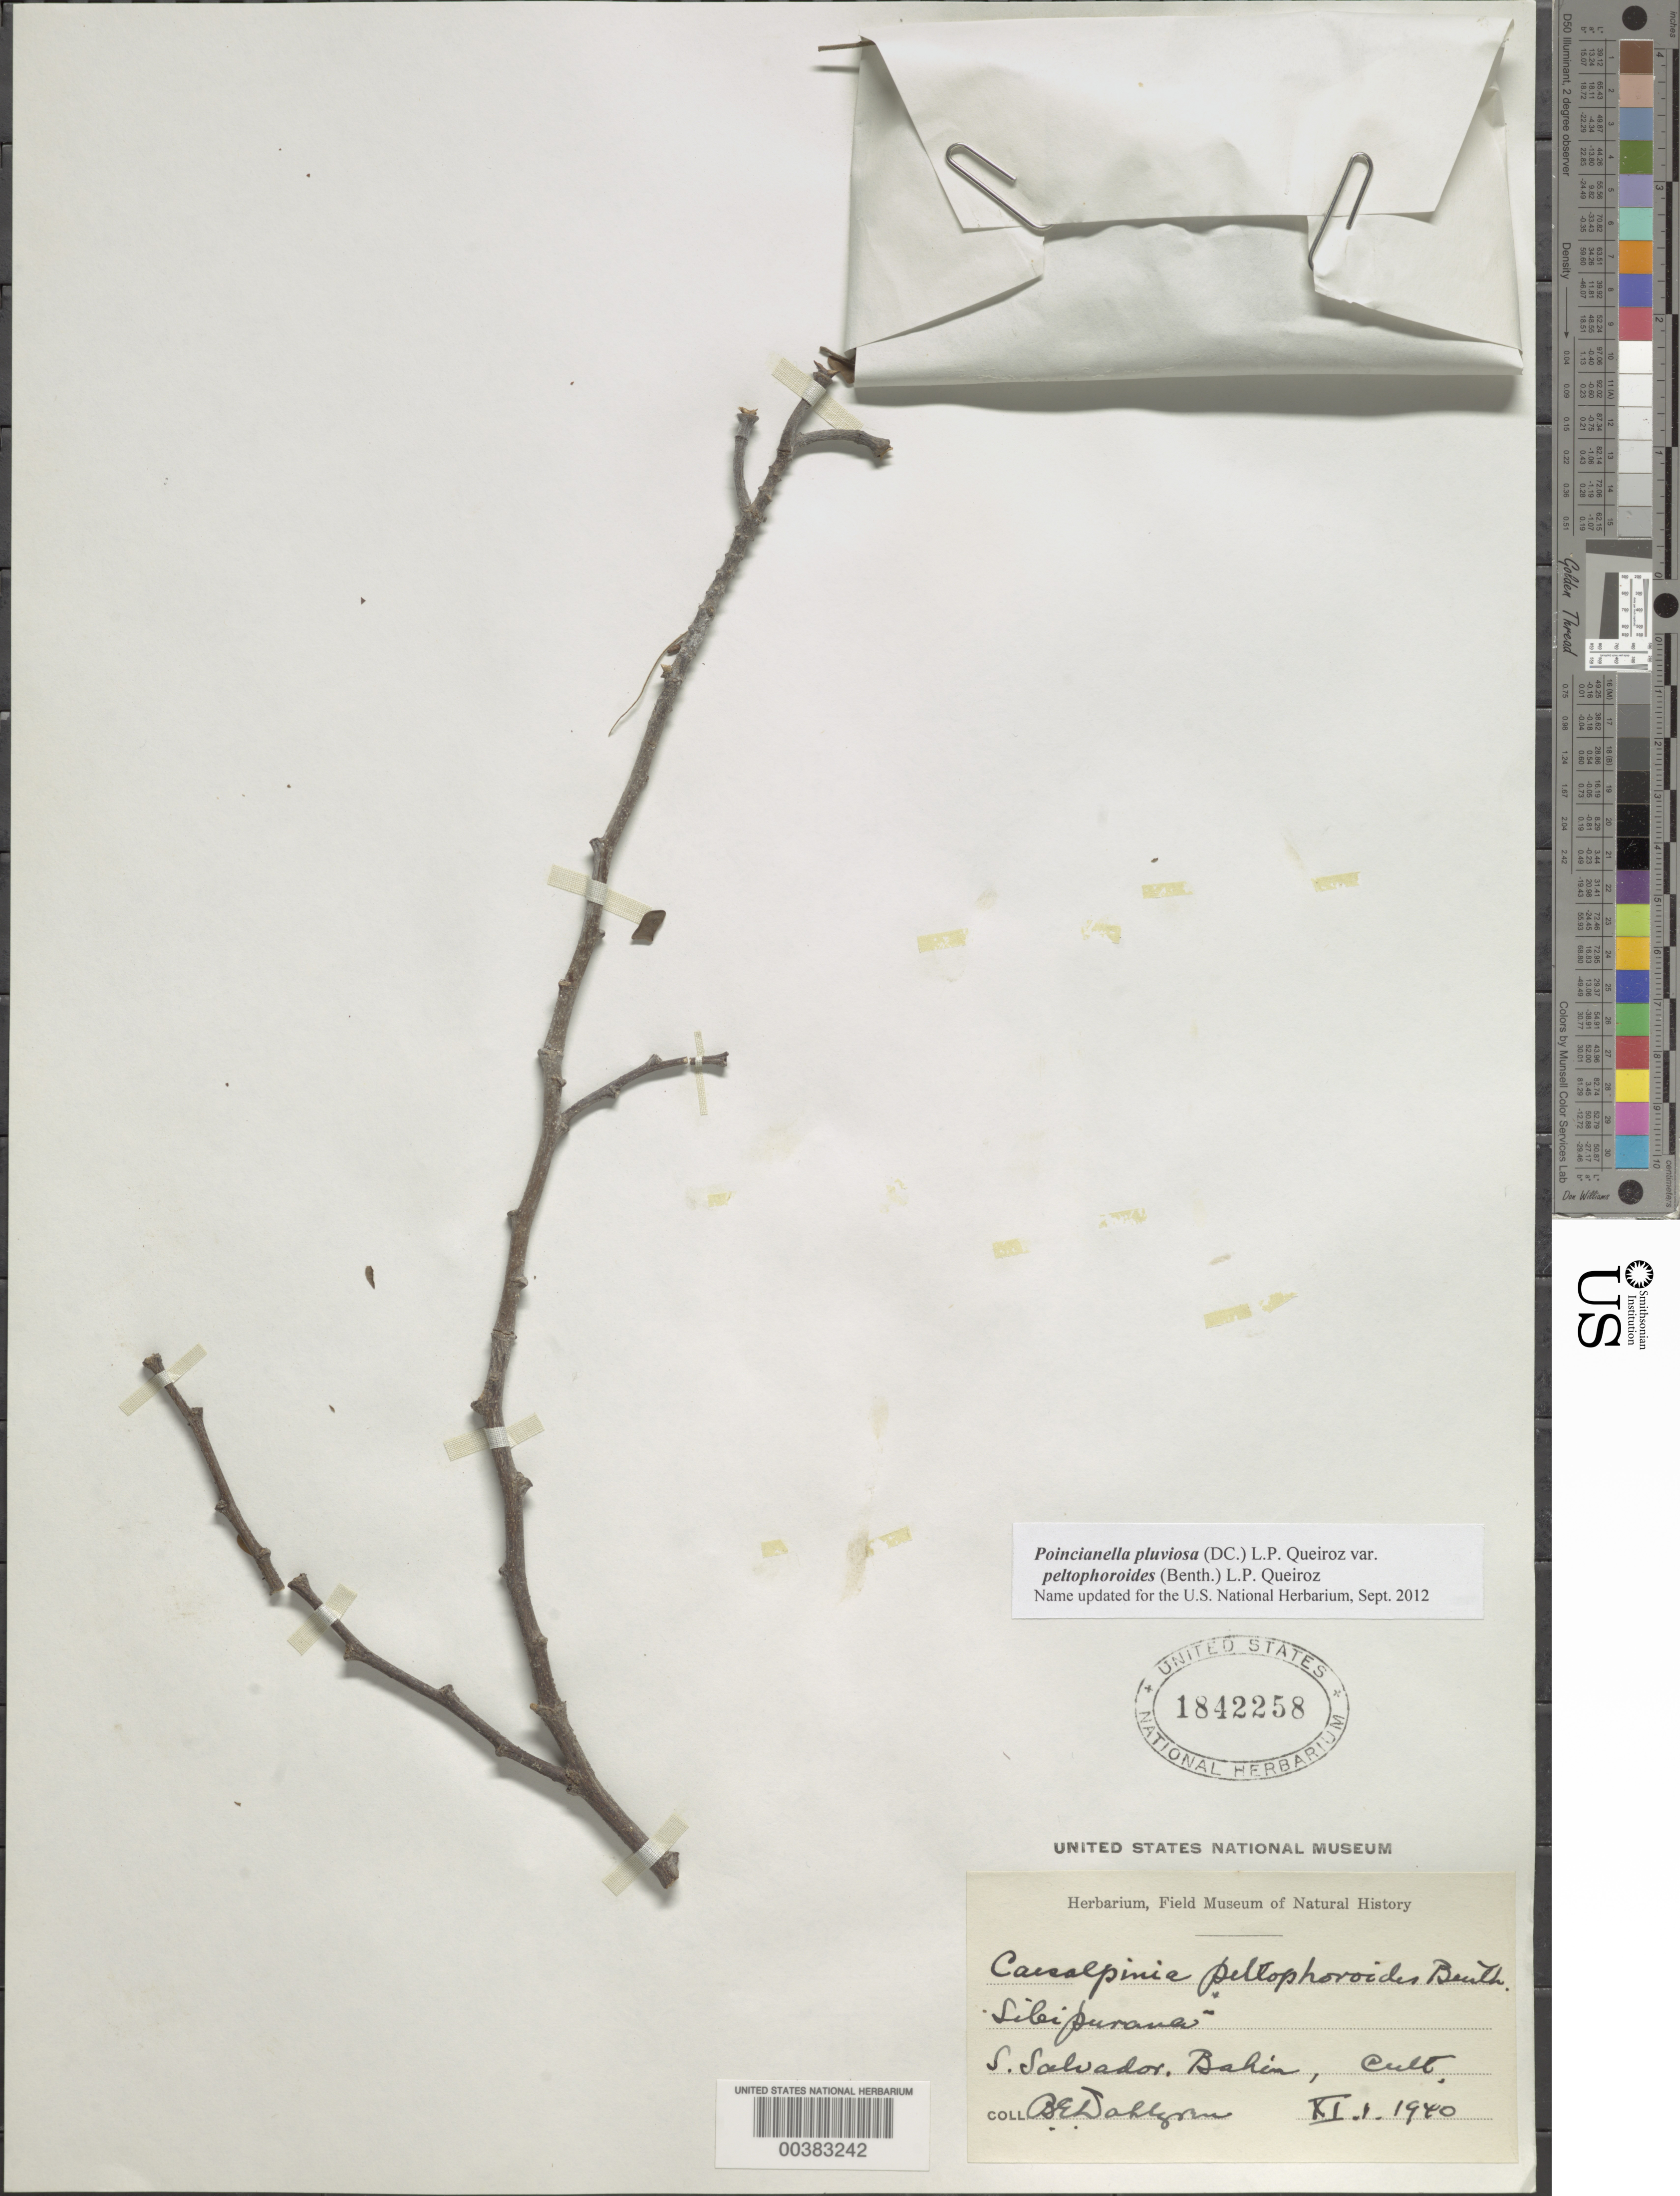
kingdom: Plantae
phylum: Tracheophyta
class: Magnoliopsida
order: Fabales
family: Fabaceae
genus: Cenostigma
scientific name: Cenostigma pluviosum var. peltophoroides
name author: (Benth.) Gagnon & G.P. Lewis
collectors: W. Weingart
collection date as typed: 09 Apr 1914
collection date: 1914-04-09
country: Germany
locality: Gorgenthal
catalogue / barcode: US 1842258